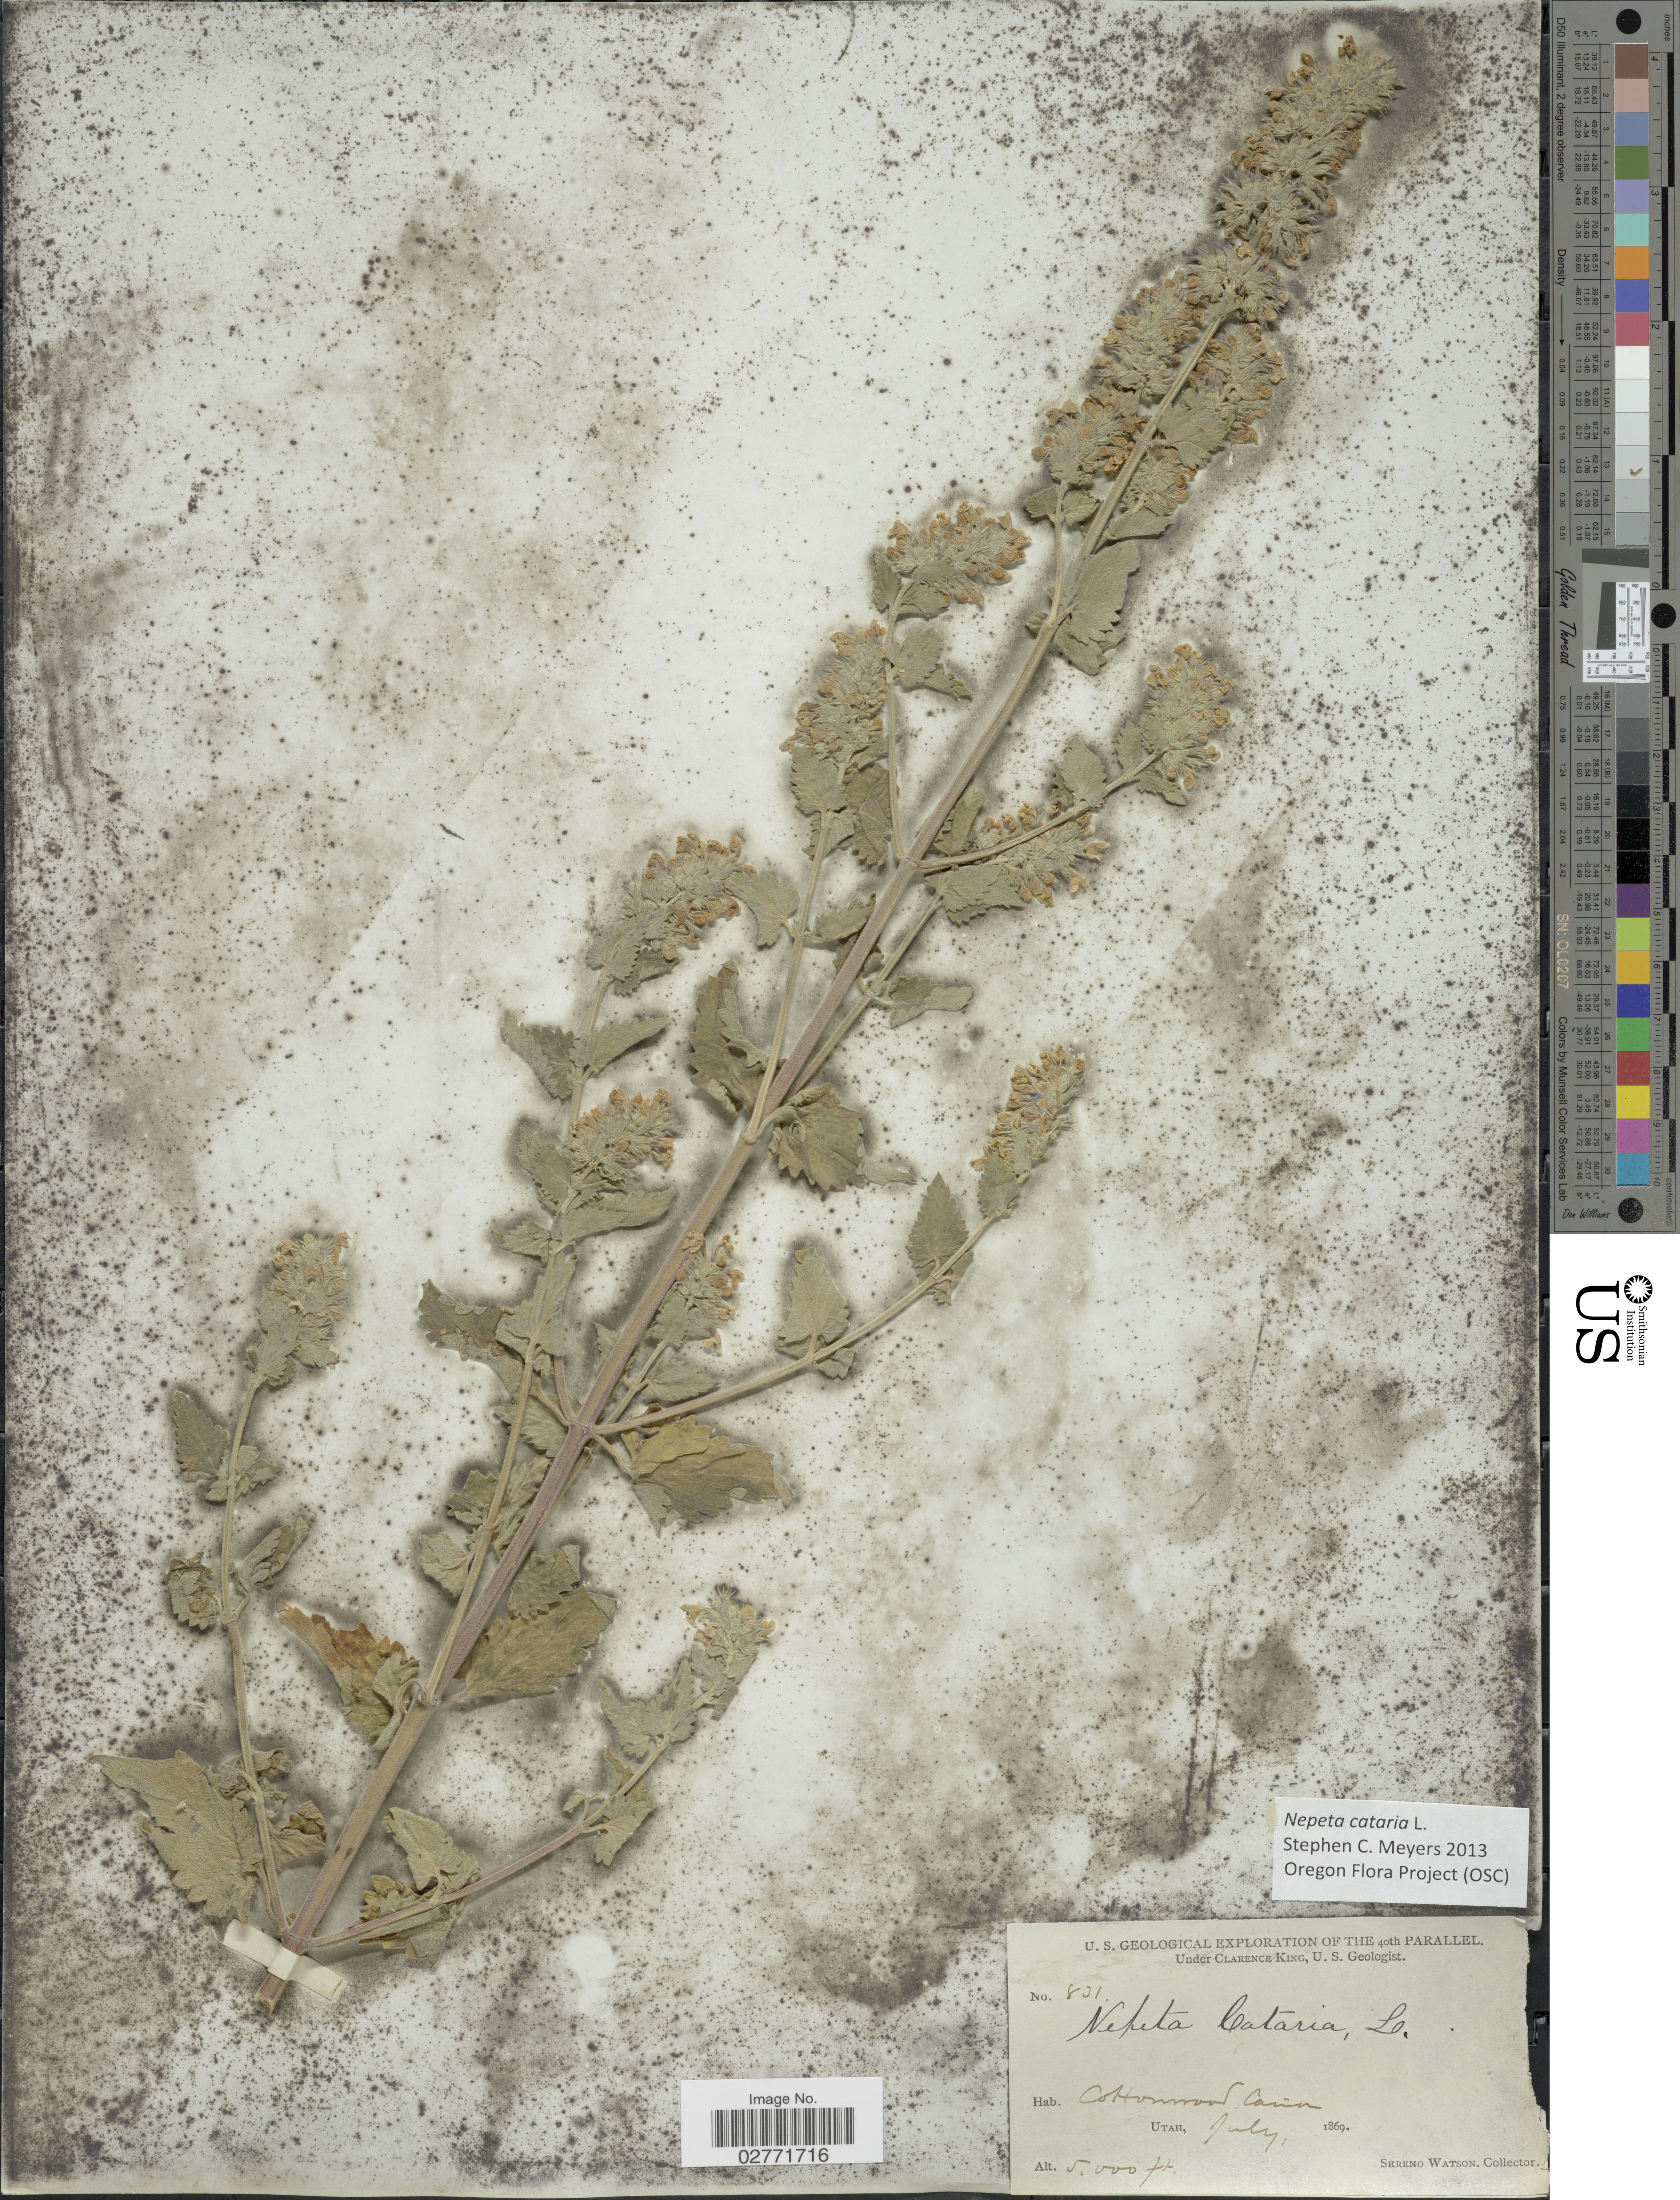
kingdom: Plantae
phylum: Tracheophyta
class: Magnoliopsida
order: Lamiales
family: Lamiaceae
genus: Nepeta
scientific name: Nepeta cataria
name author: L.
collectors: S. Watson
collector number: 831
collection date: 1869-07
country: United States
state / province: Utah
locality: Cottonwood Cañon.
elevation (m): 1524